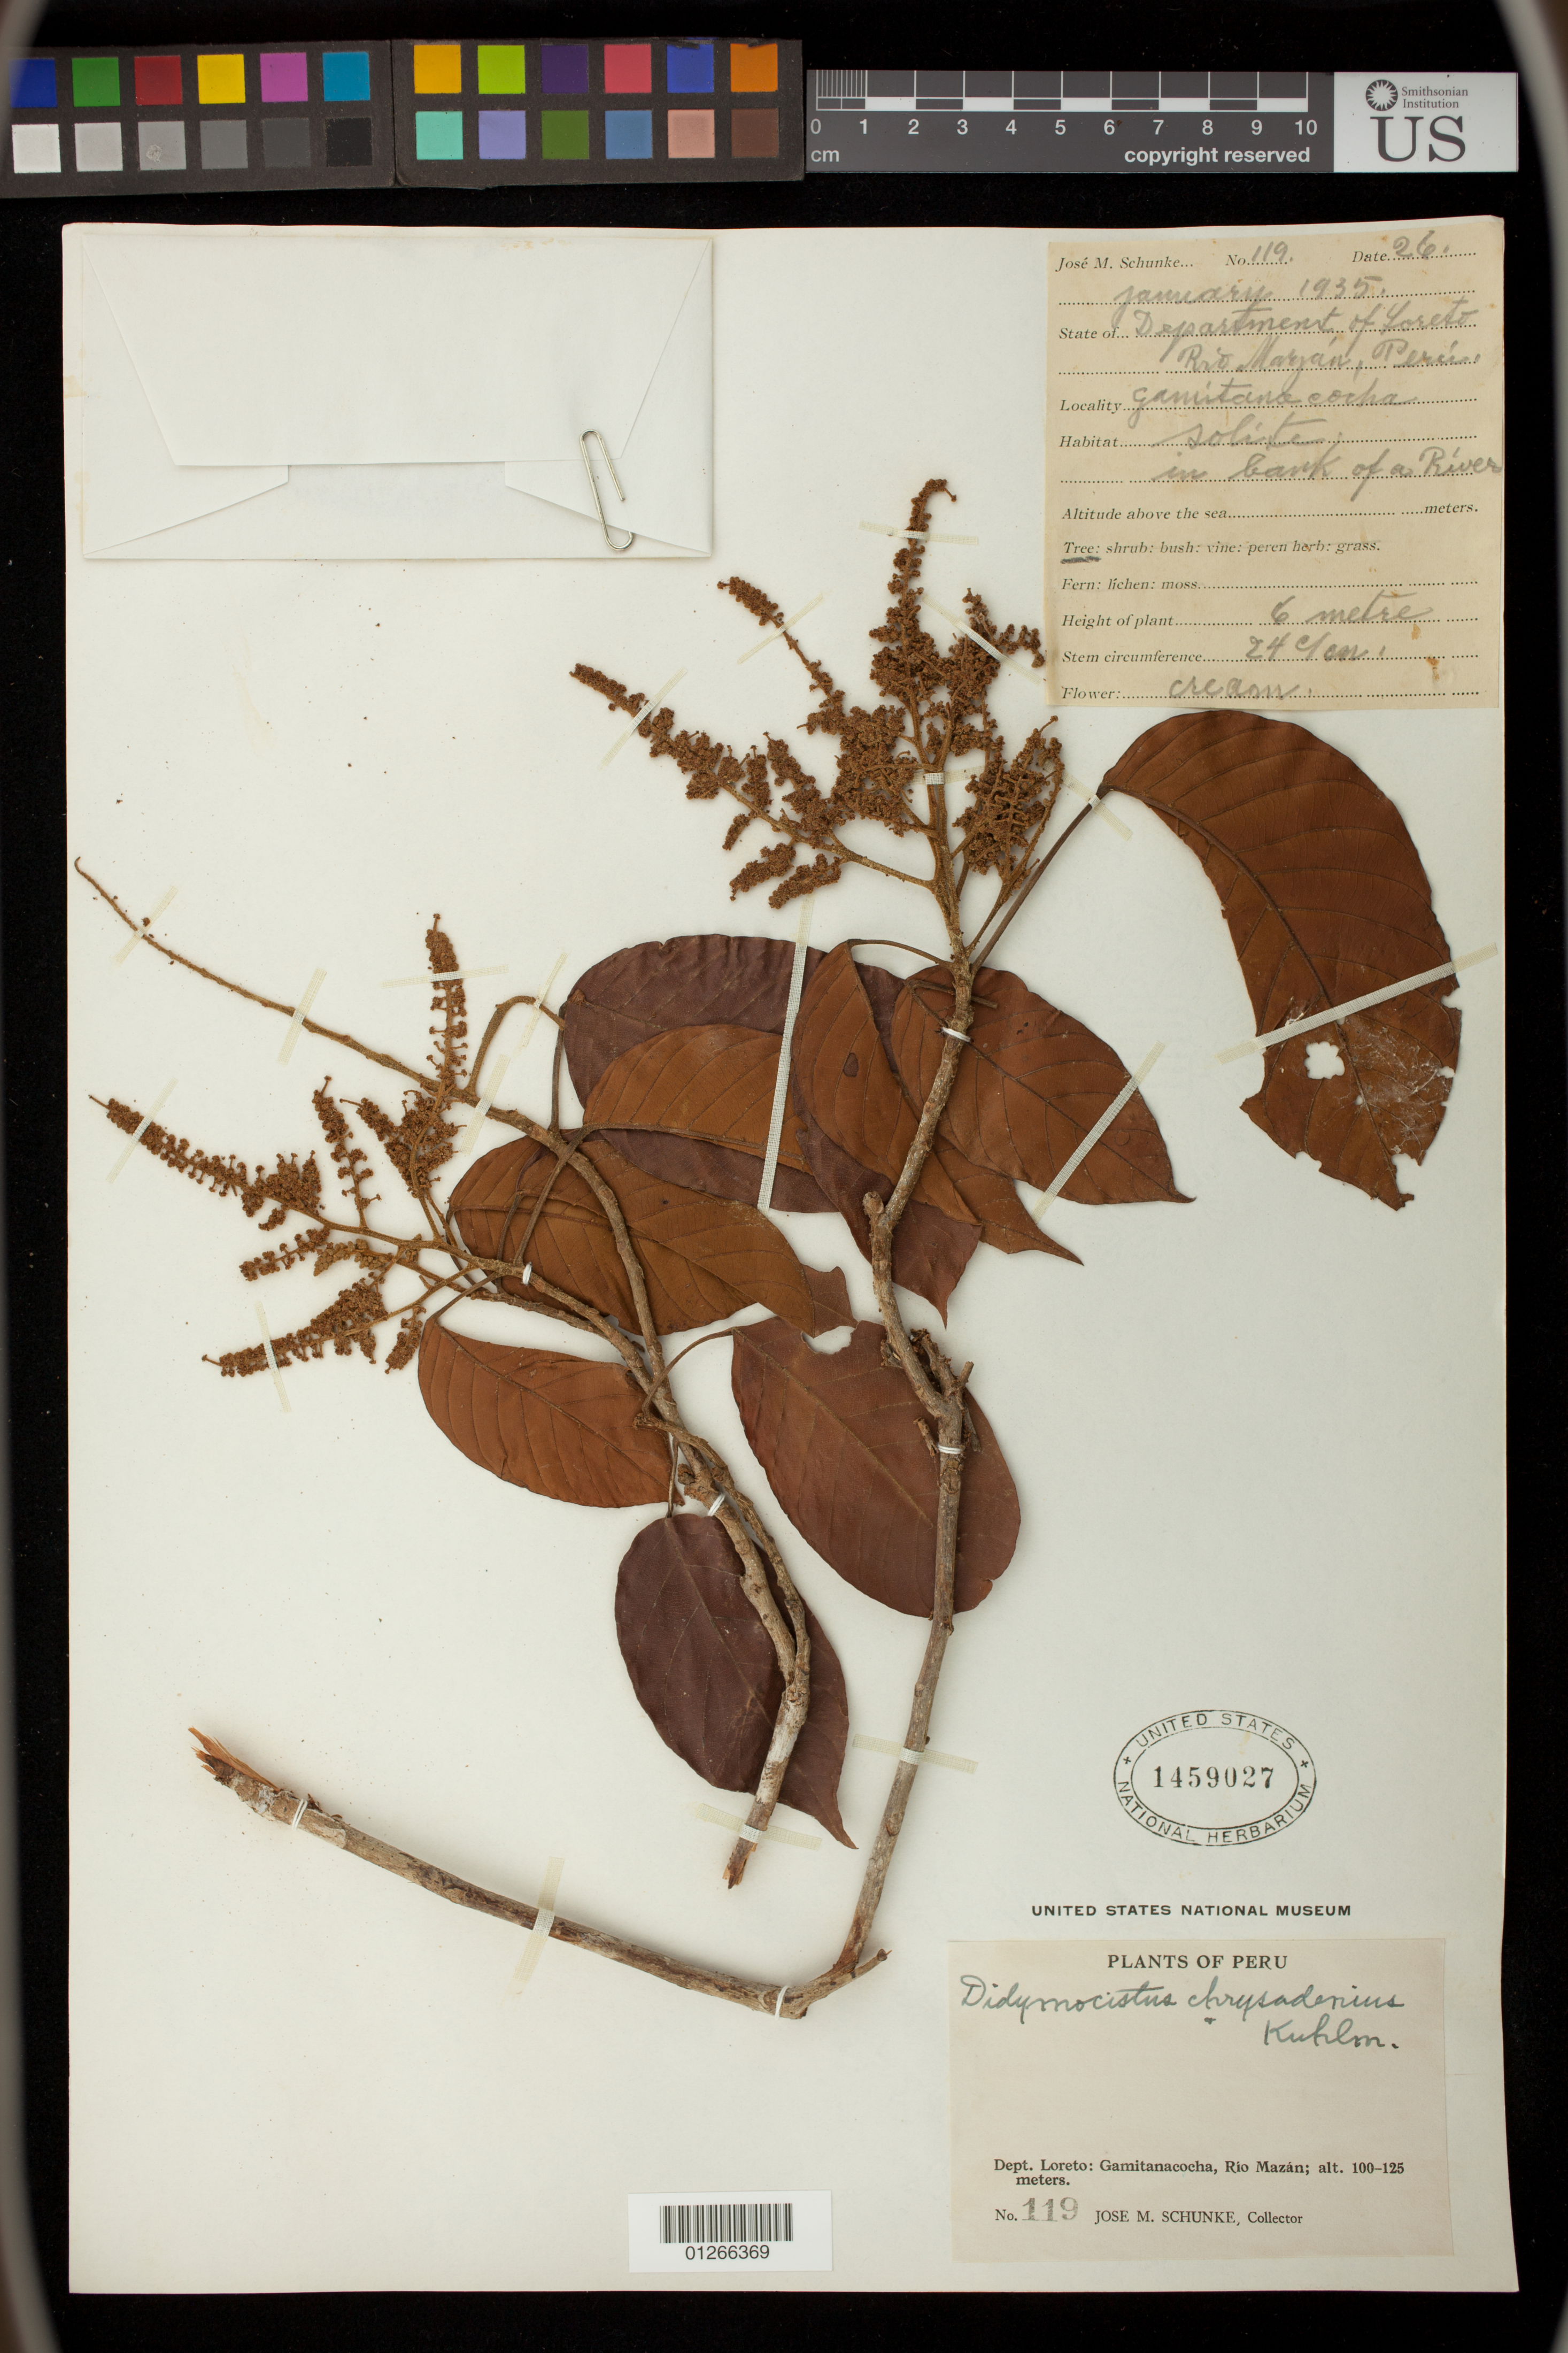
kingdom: Plantae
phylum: Tracheophyta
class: Magnoliopsida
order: Malpighiales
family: Phyllanthaceae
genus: Didymocistus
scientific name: Didymocistus chrysadenius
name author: Kuhlm.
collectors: J. M. Schunke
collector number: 119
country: Peru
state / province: Loreto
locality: Maynas Gamitanacocha, Rio Mazan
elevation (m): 100